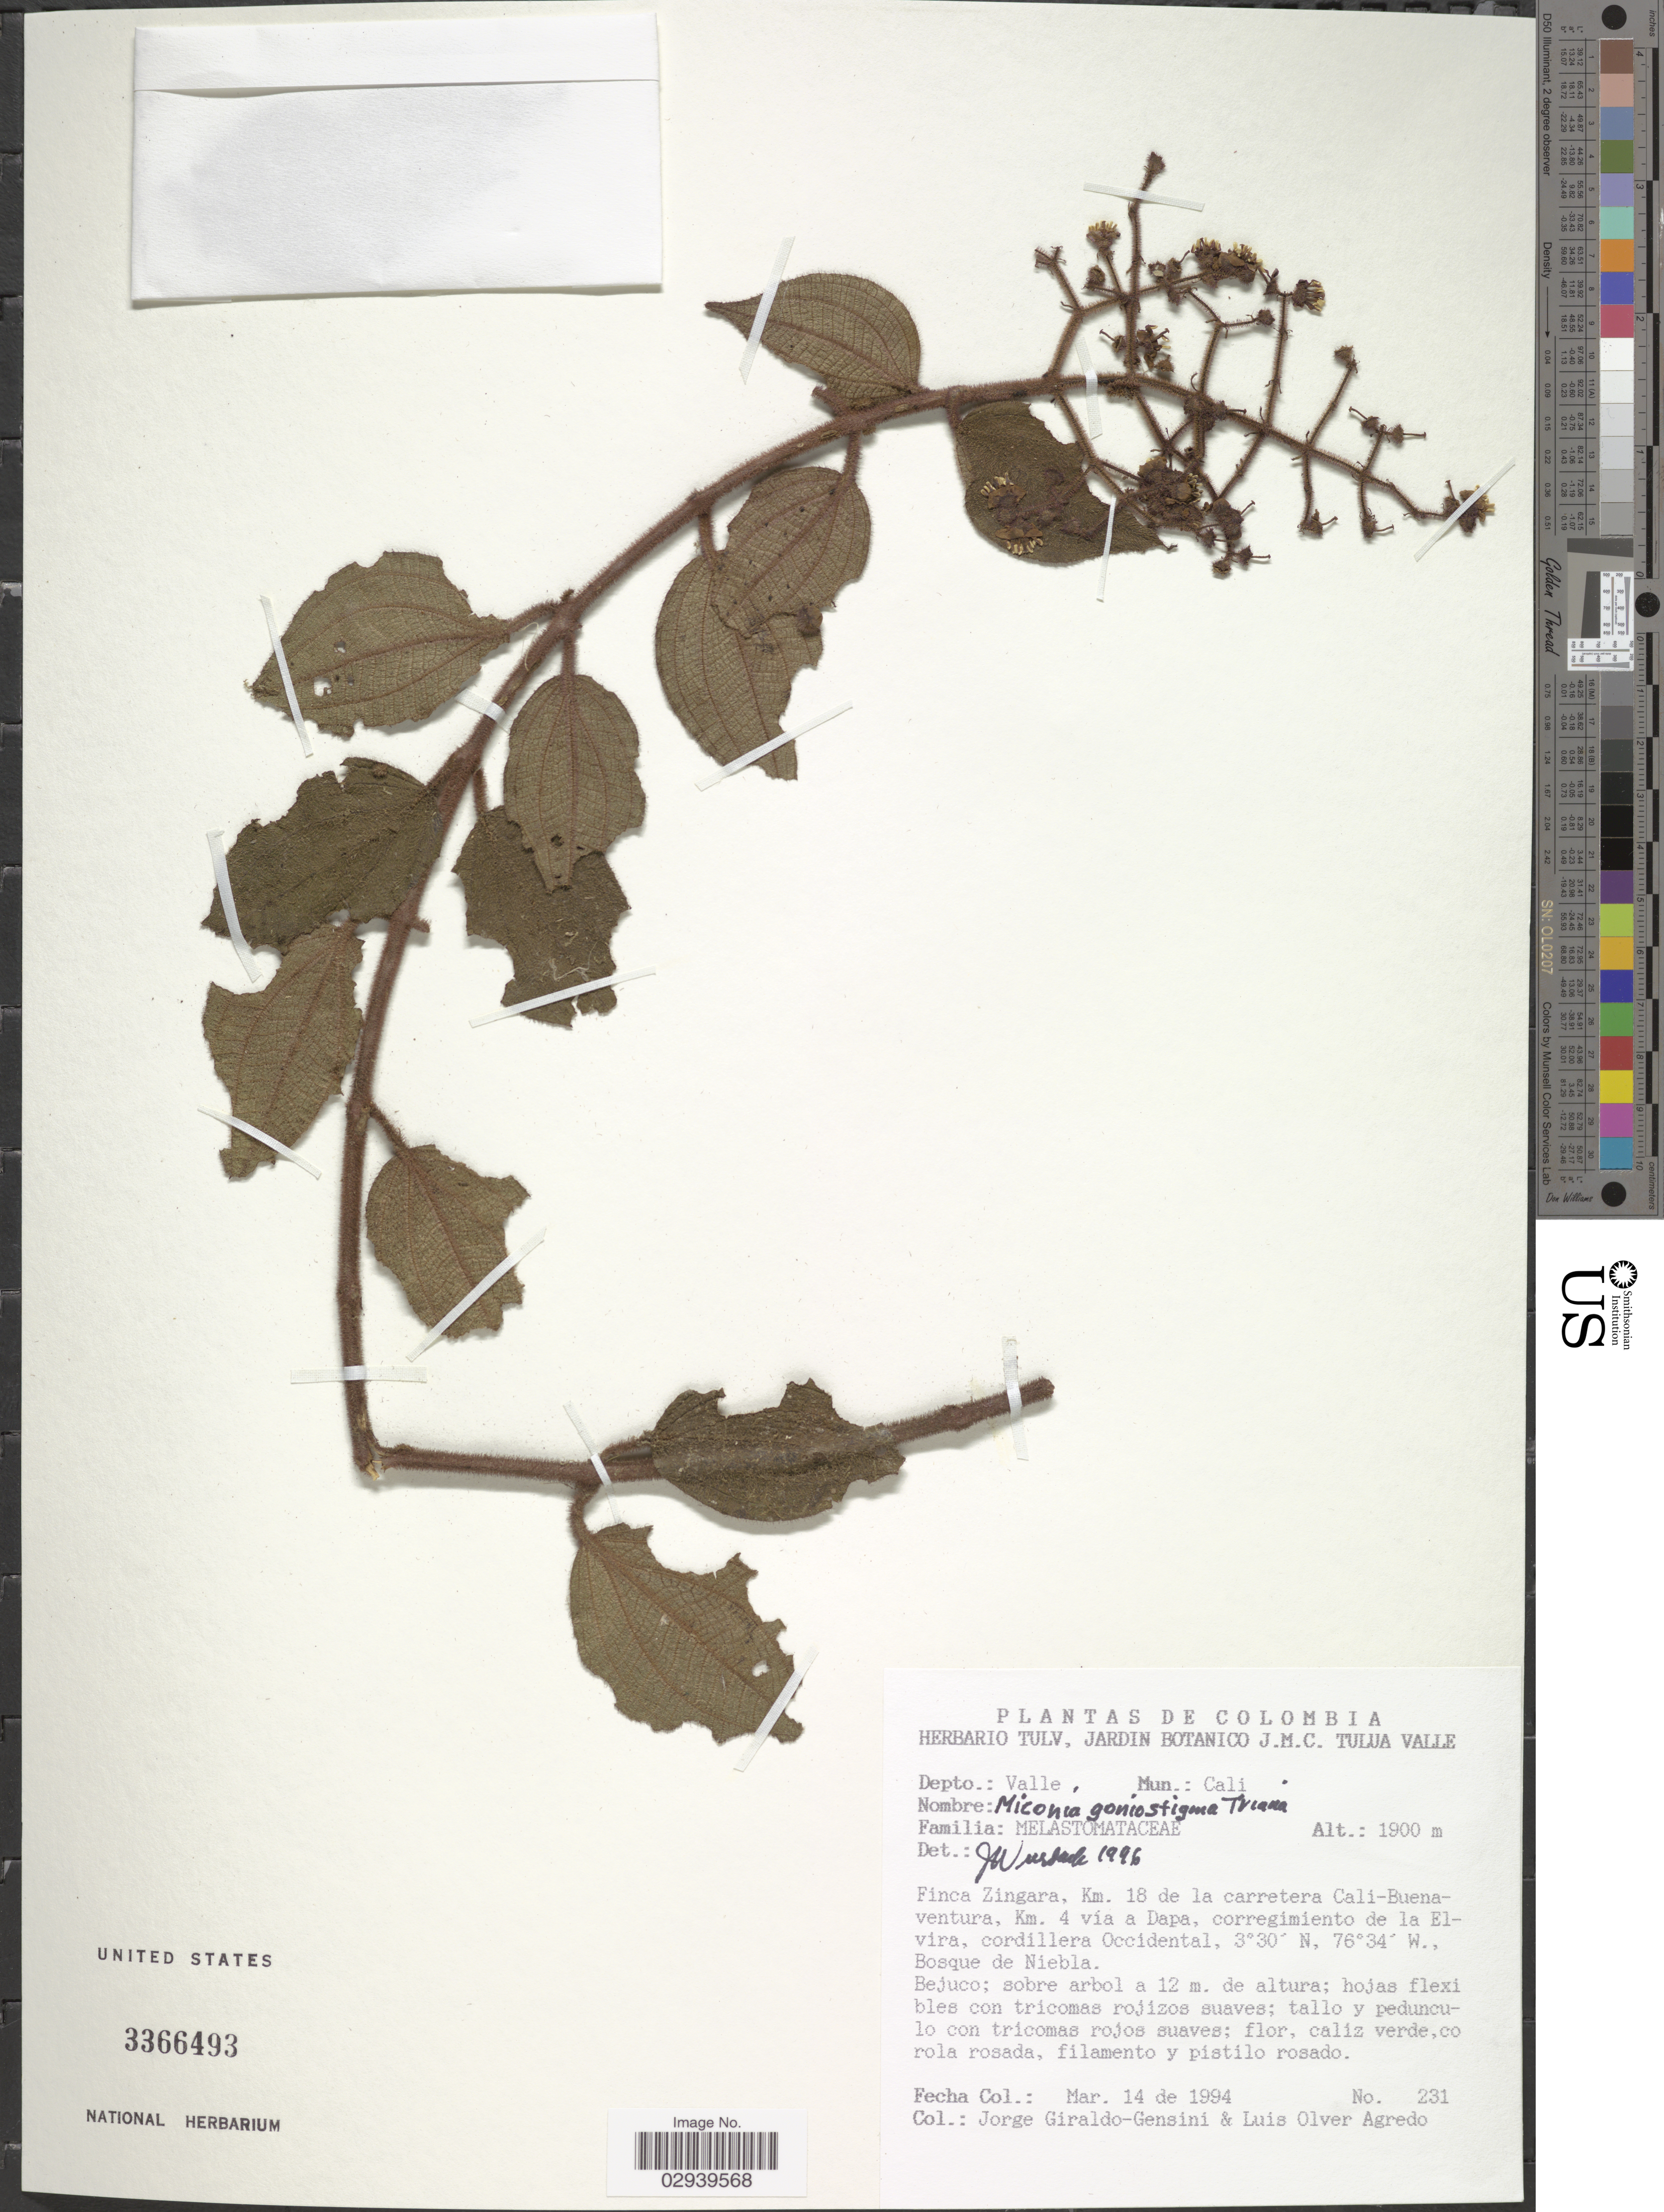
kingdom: Plantae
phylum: Tracheophyta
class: Magnoliopsida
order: Myrtales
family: Melastomataceae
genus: Miconia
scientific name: Miconia goniostigma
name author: Triana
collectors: J. Giraldo-Gensini & L. O. Agredo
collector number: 231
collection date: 1994-03-14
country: Colombia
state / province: Valle del Cauca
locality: Depto. Valle, Mun. Cali. Finca Zingara, Km. 18 de la carretera Cali-Buena-ventura, Km. 4 via a Dapa, corregimiento de la Elvira, cordillera Occidental. Bosque de Niebla.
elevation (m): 1900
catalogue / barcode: US 3366493